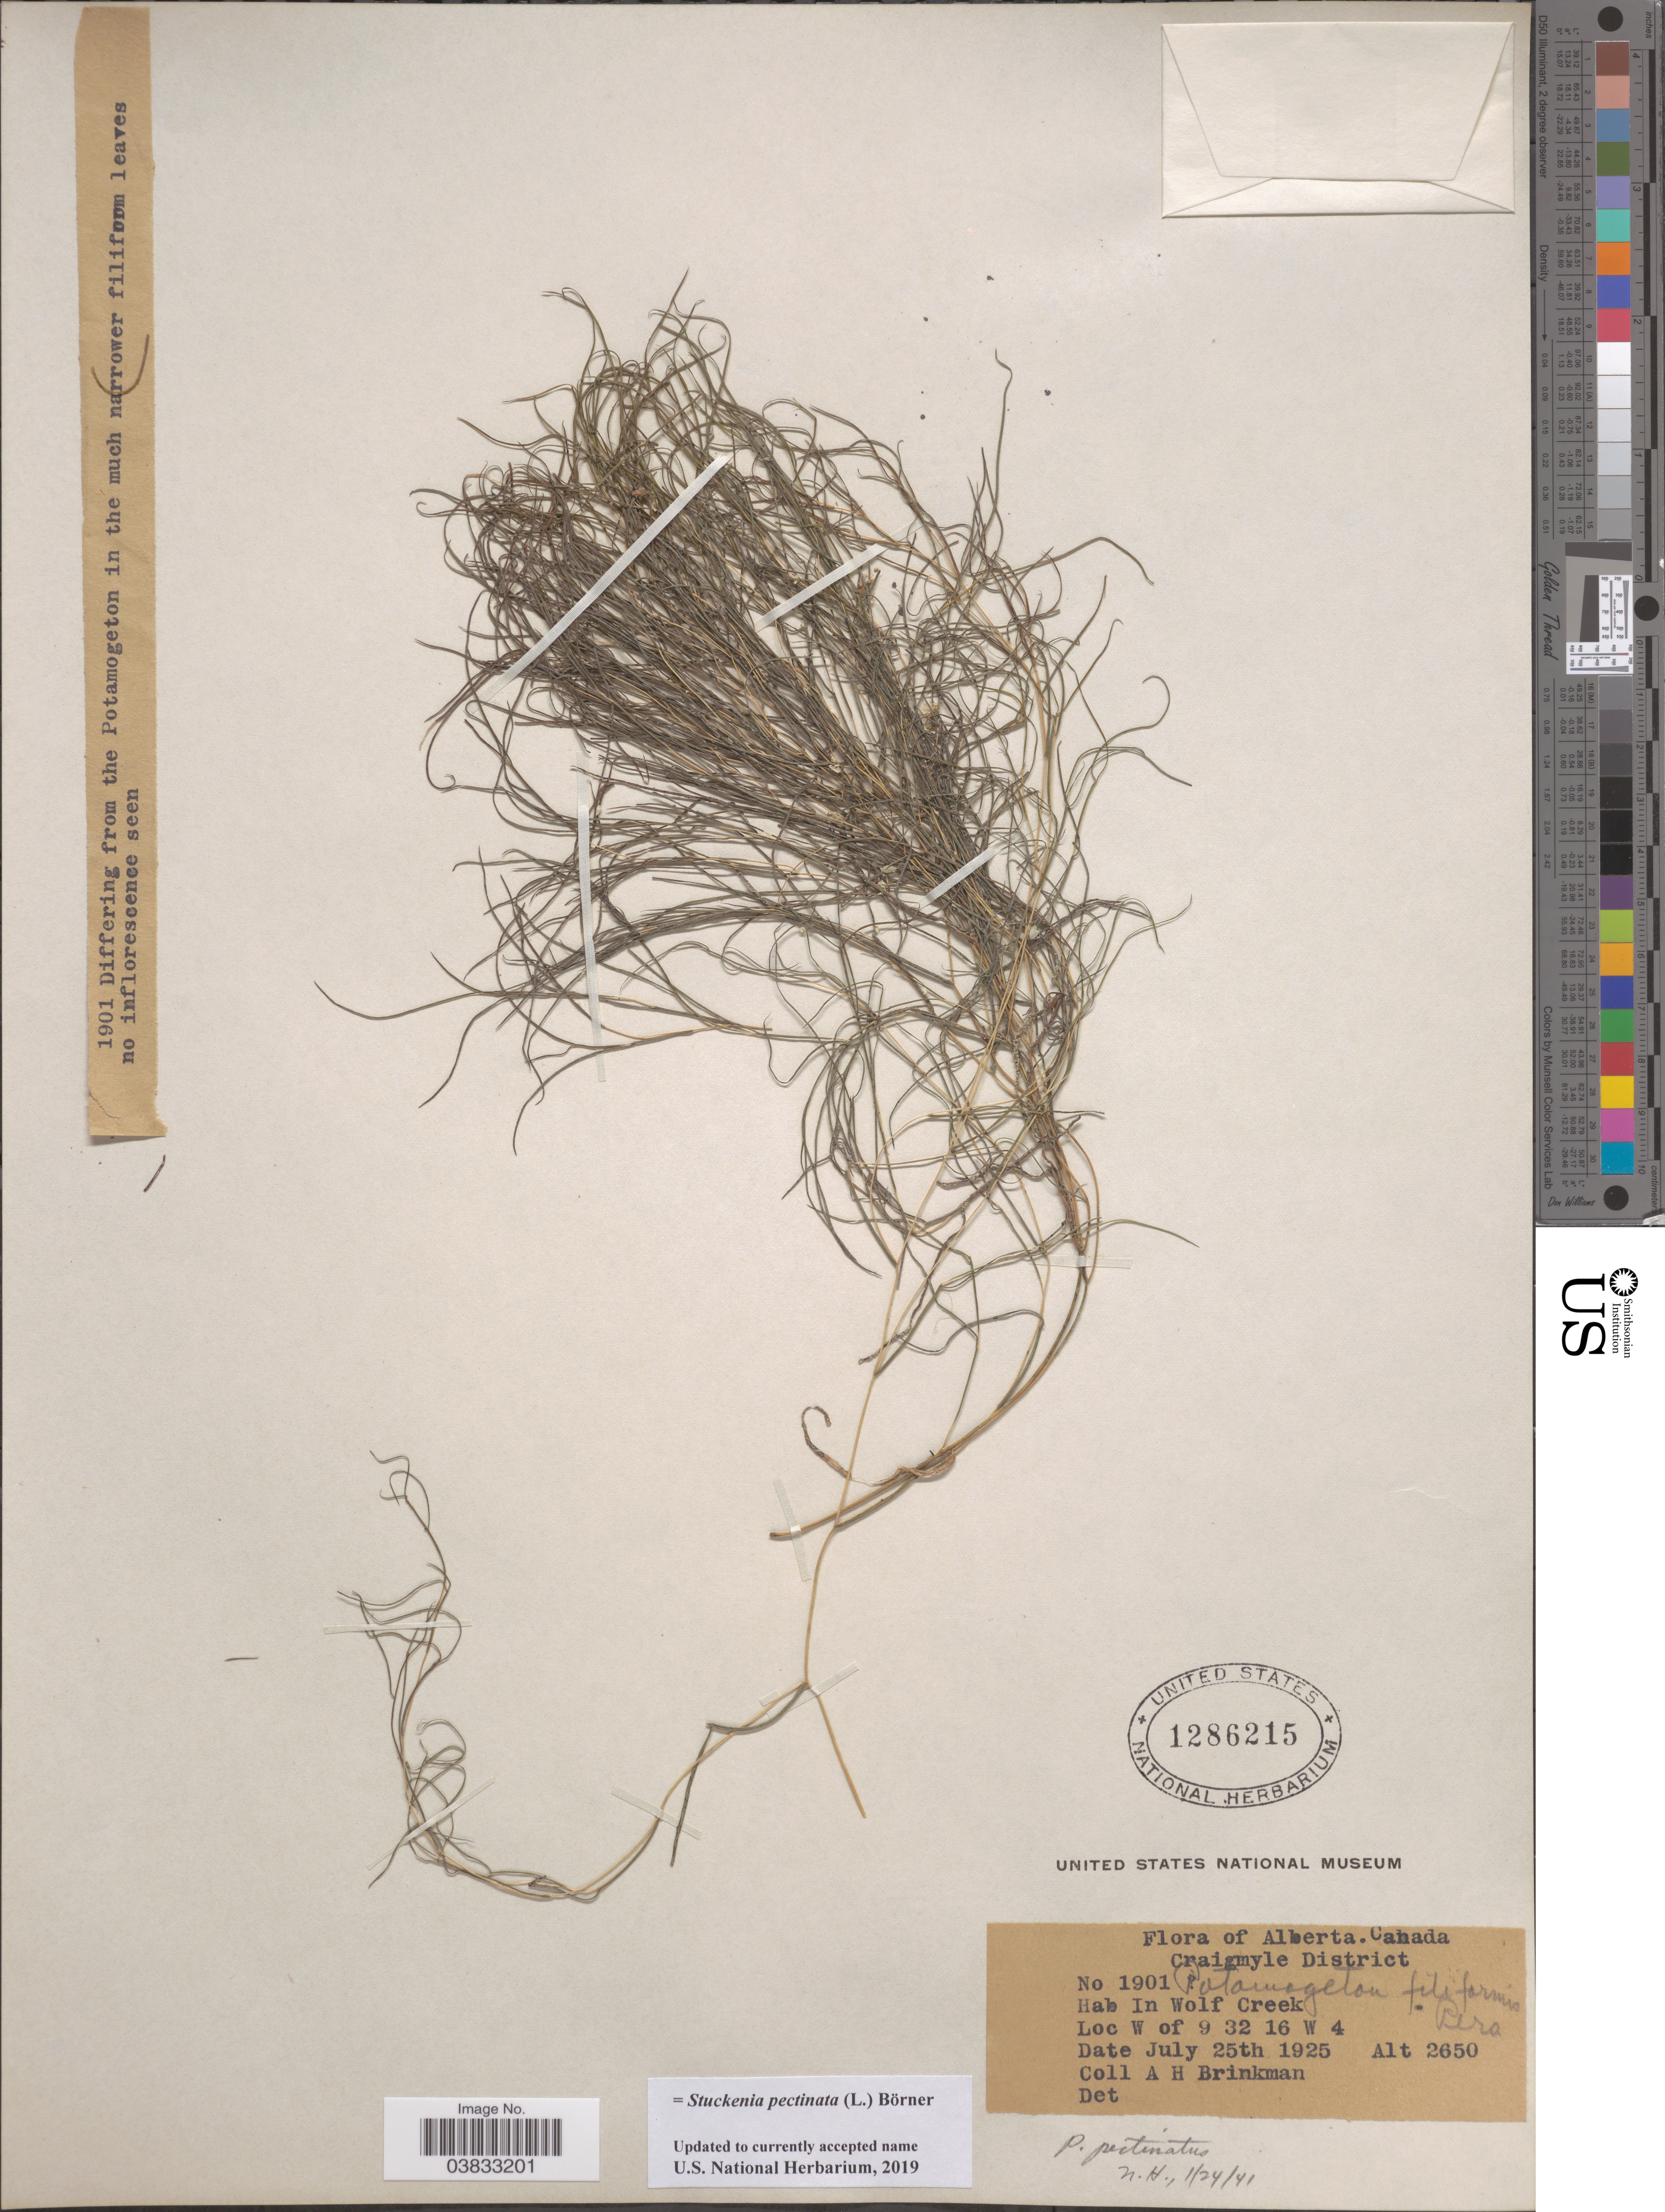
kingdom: Plantae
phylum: Tracheophyta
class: Liliopsida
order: Alismatales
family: Potamogetonaceae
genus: Stuckenia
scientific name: Stuckenia pectinata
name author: (L.) Börner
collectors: A. Brinkman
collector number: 1901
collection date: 1925-07-25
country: Canada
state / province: Alberta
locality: Craigmyle District. Wolf Creek. W of 9 32 16 W 4.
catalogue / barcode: US 1286215